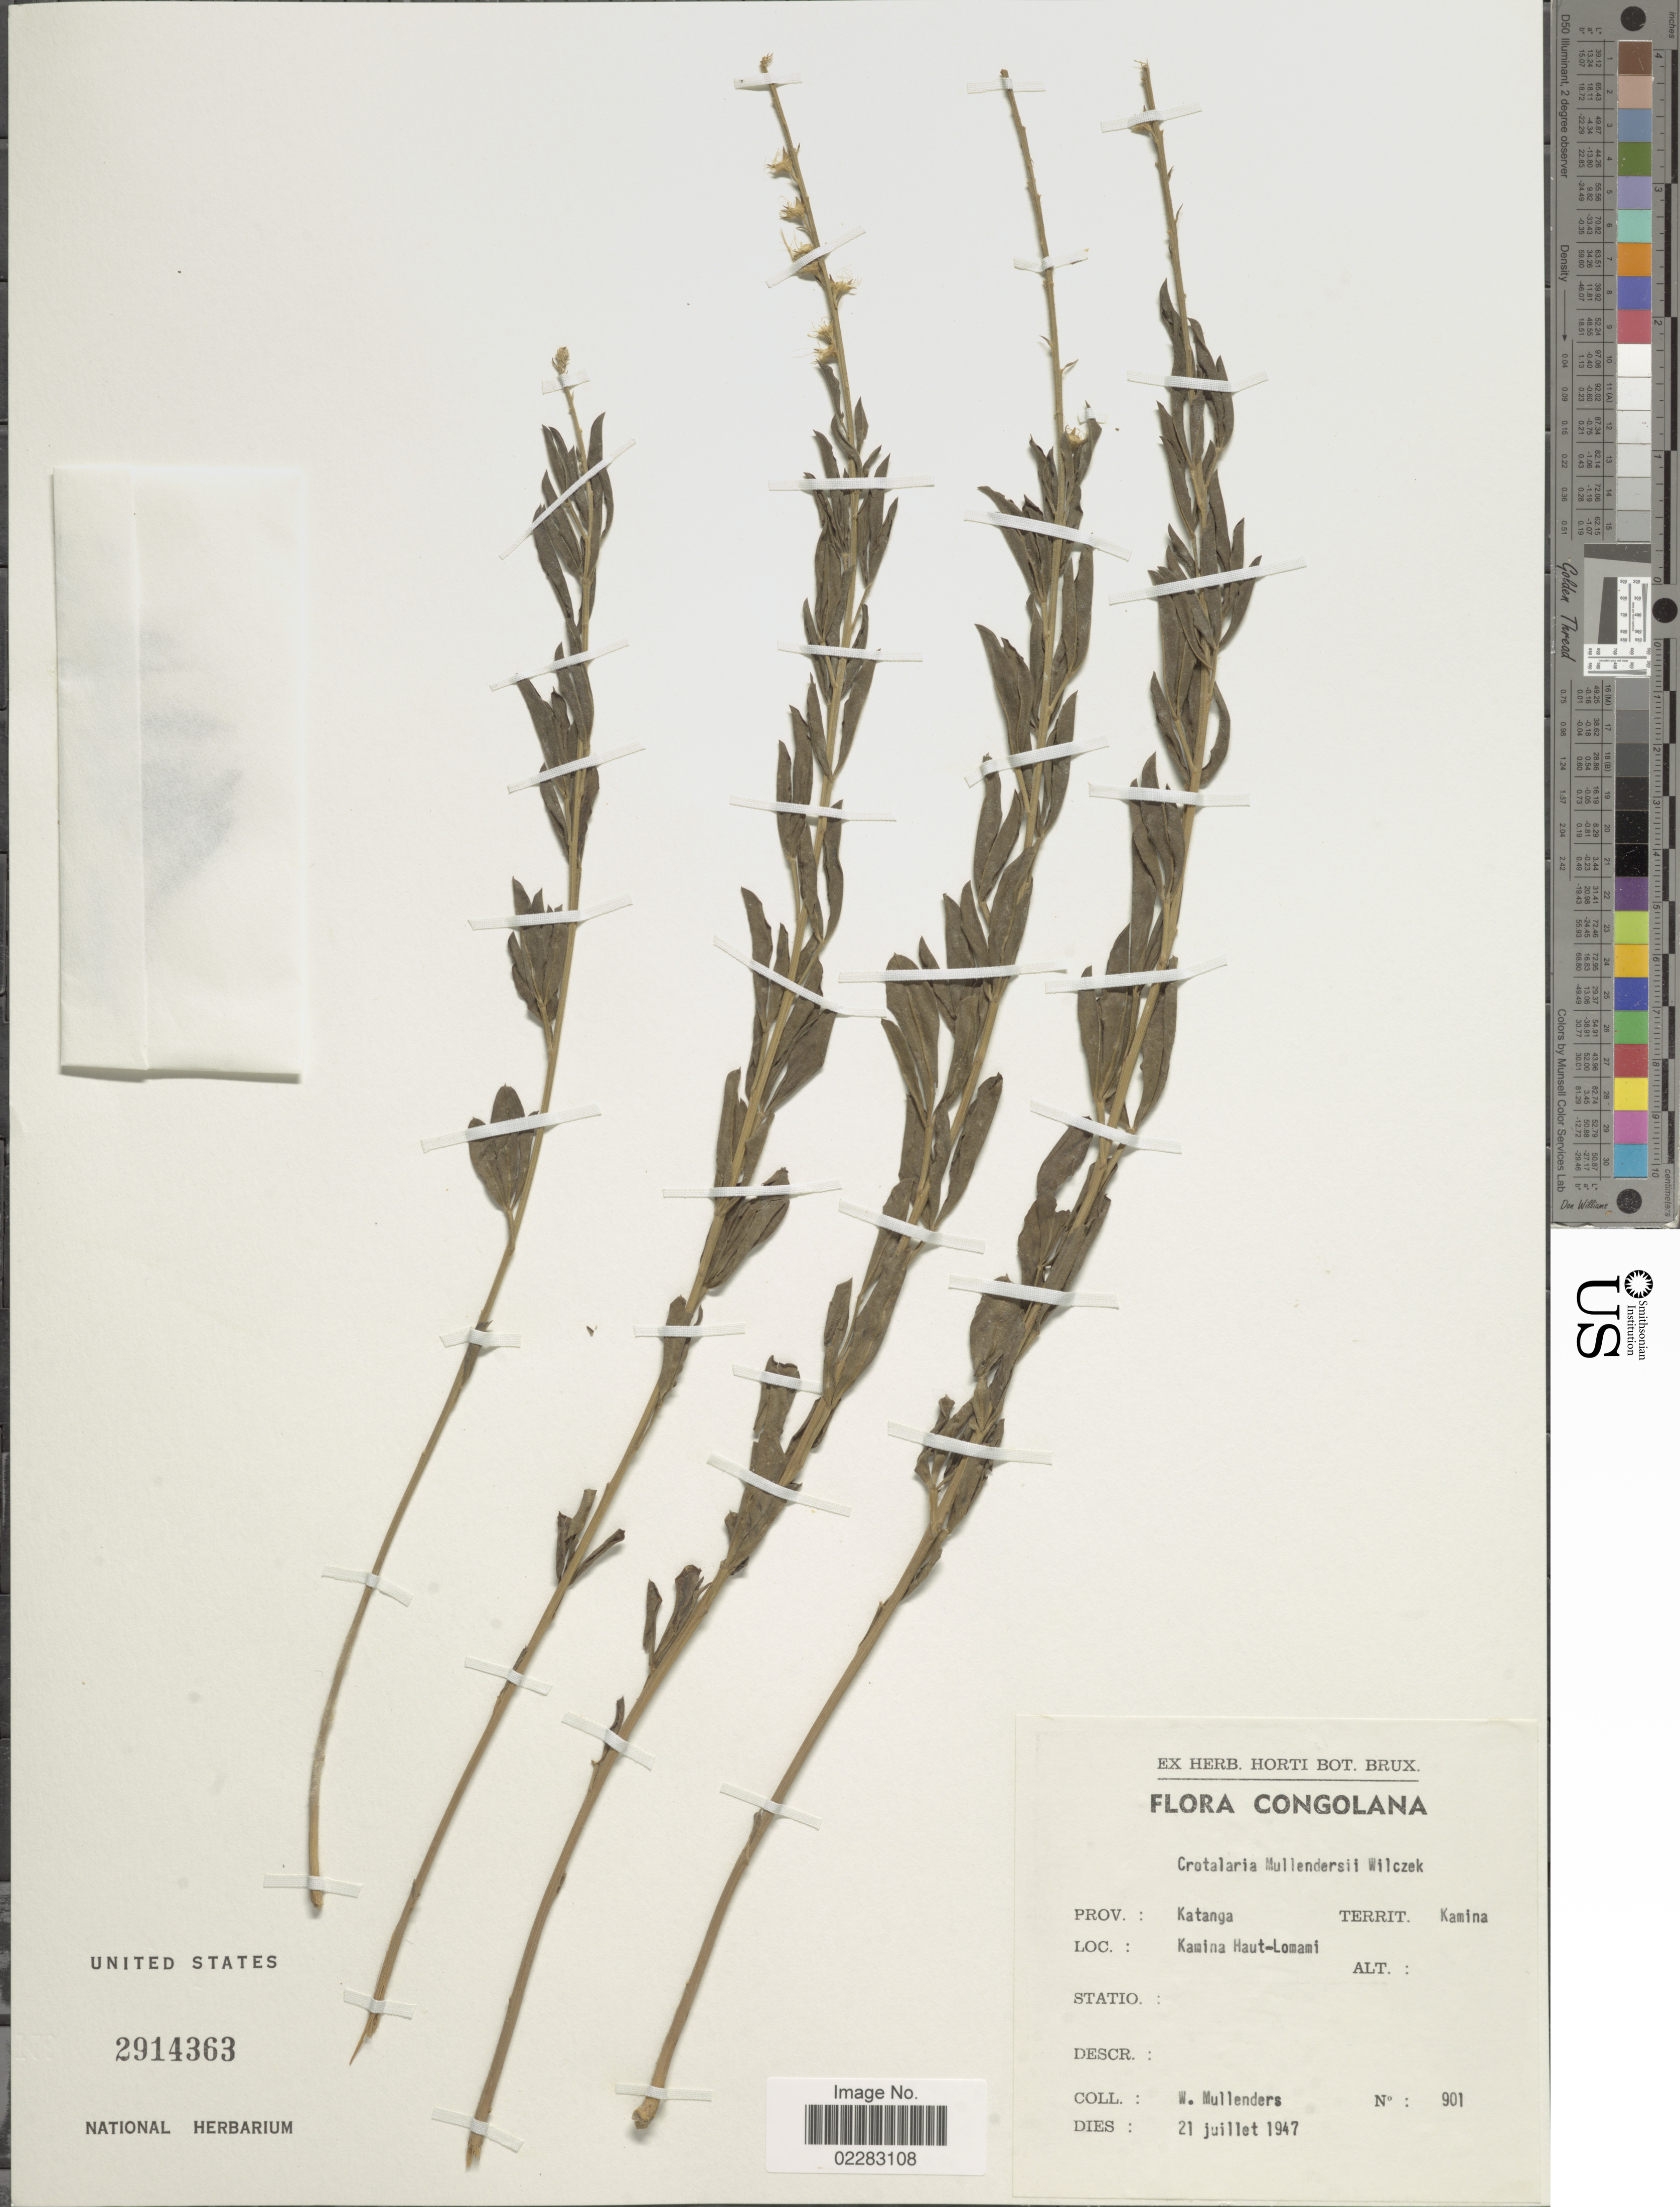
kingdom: Plantae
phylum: Tracheophyta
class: Magnoliopsida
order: Fabales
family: Fabaceae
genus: Crotalaria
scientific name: Crotalaria mullendersii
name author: R. Wilczek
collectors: W. Mullenders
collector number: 901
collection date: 1947-07-21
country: Congo, Democratic Republic of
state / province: Haut-Lomami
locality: Territ. Kamina, Kamina Haut-Lomami.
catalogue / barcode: US 2914363